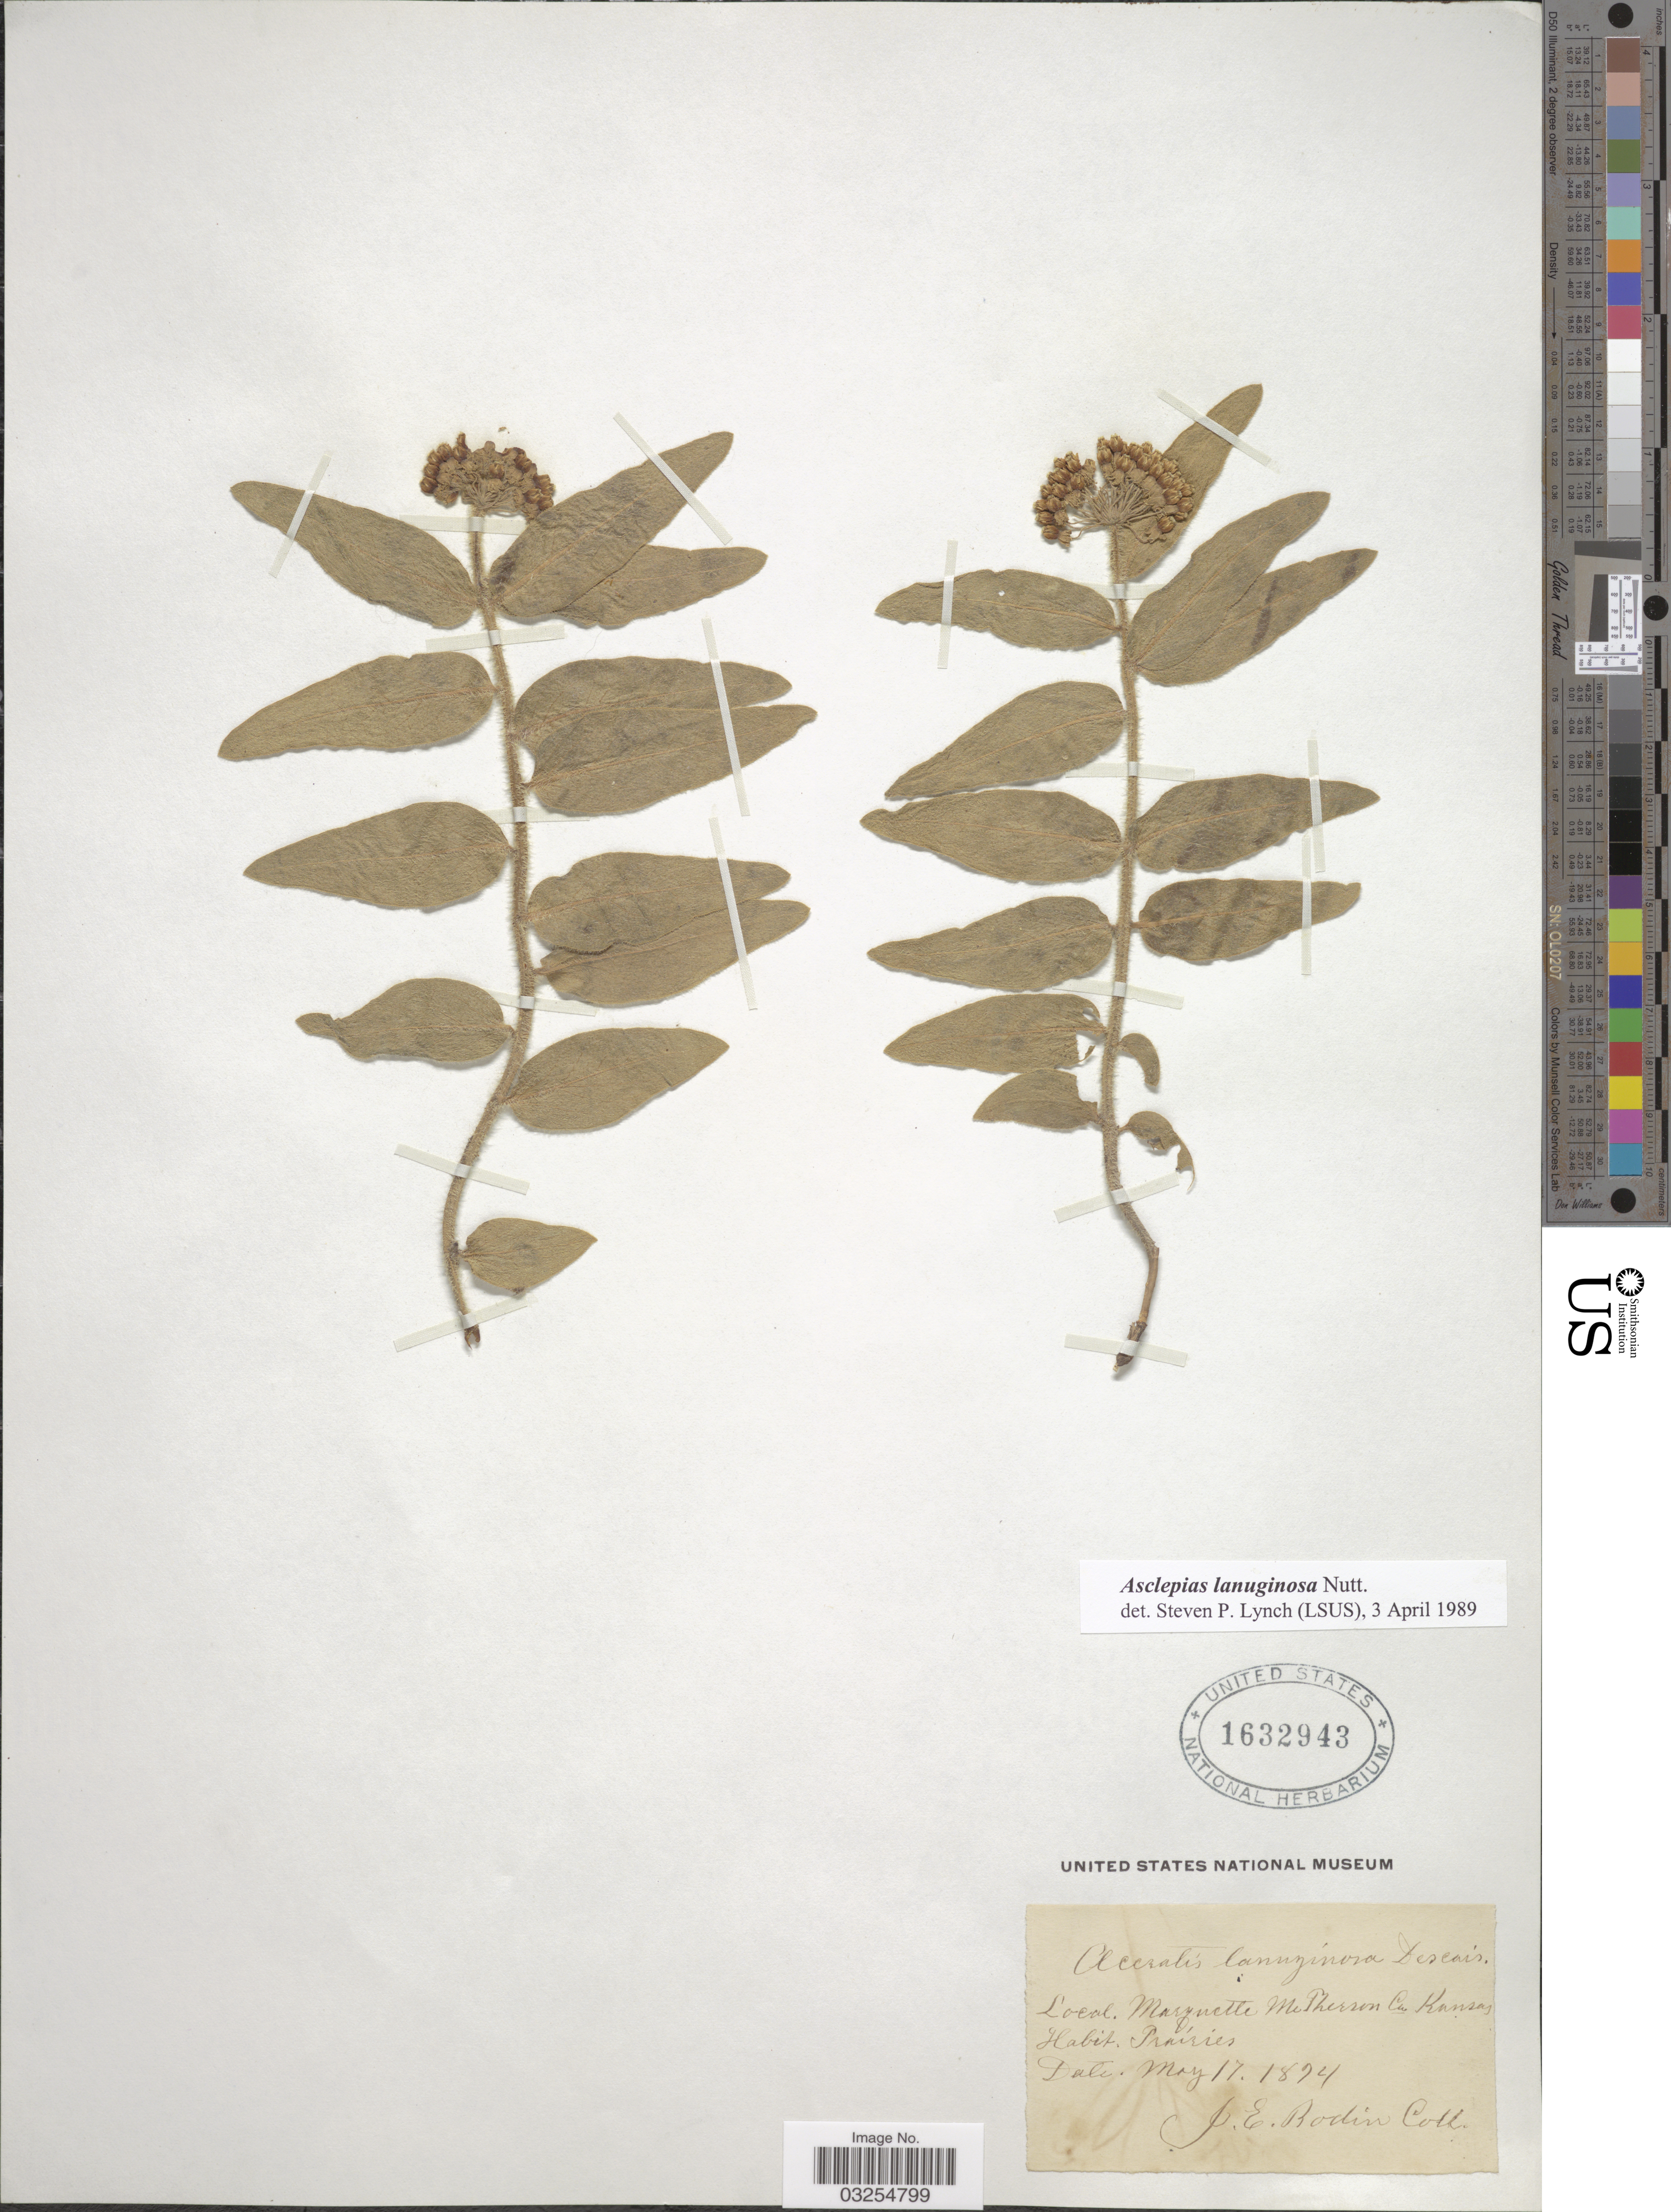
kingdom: Plantae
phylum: Tracheophyta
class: Magnoliopsida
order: Gentianales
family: Apocynaceae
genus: Asclepias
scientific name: Asclepias lanuginosa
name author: Nutt.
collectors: J. Rodin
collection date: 1894-05-17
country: United States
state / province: Kansas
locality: Marquette McPherson Co.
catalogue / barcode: US 1632943